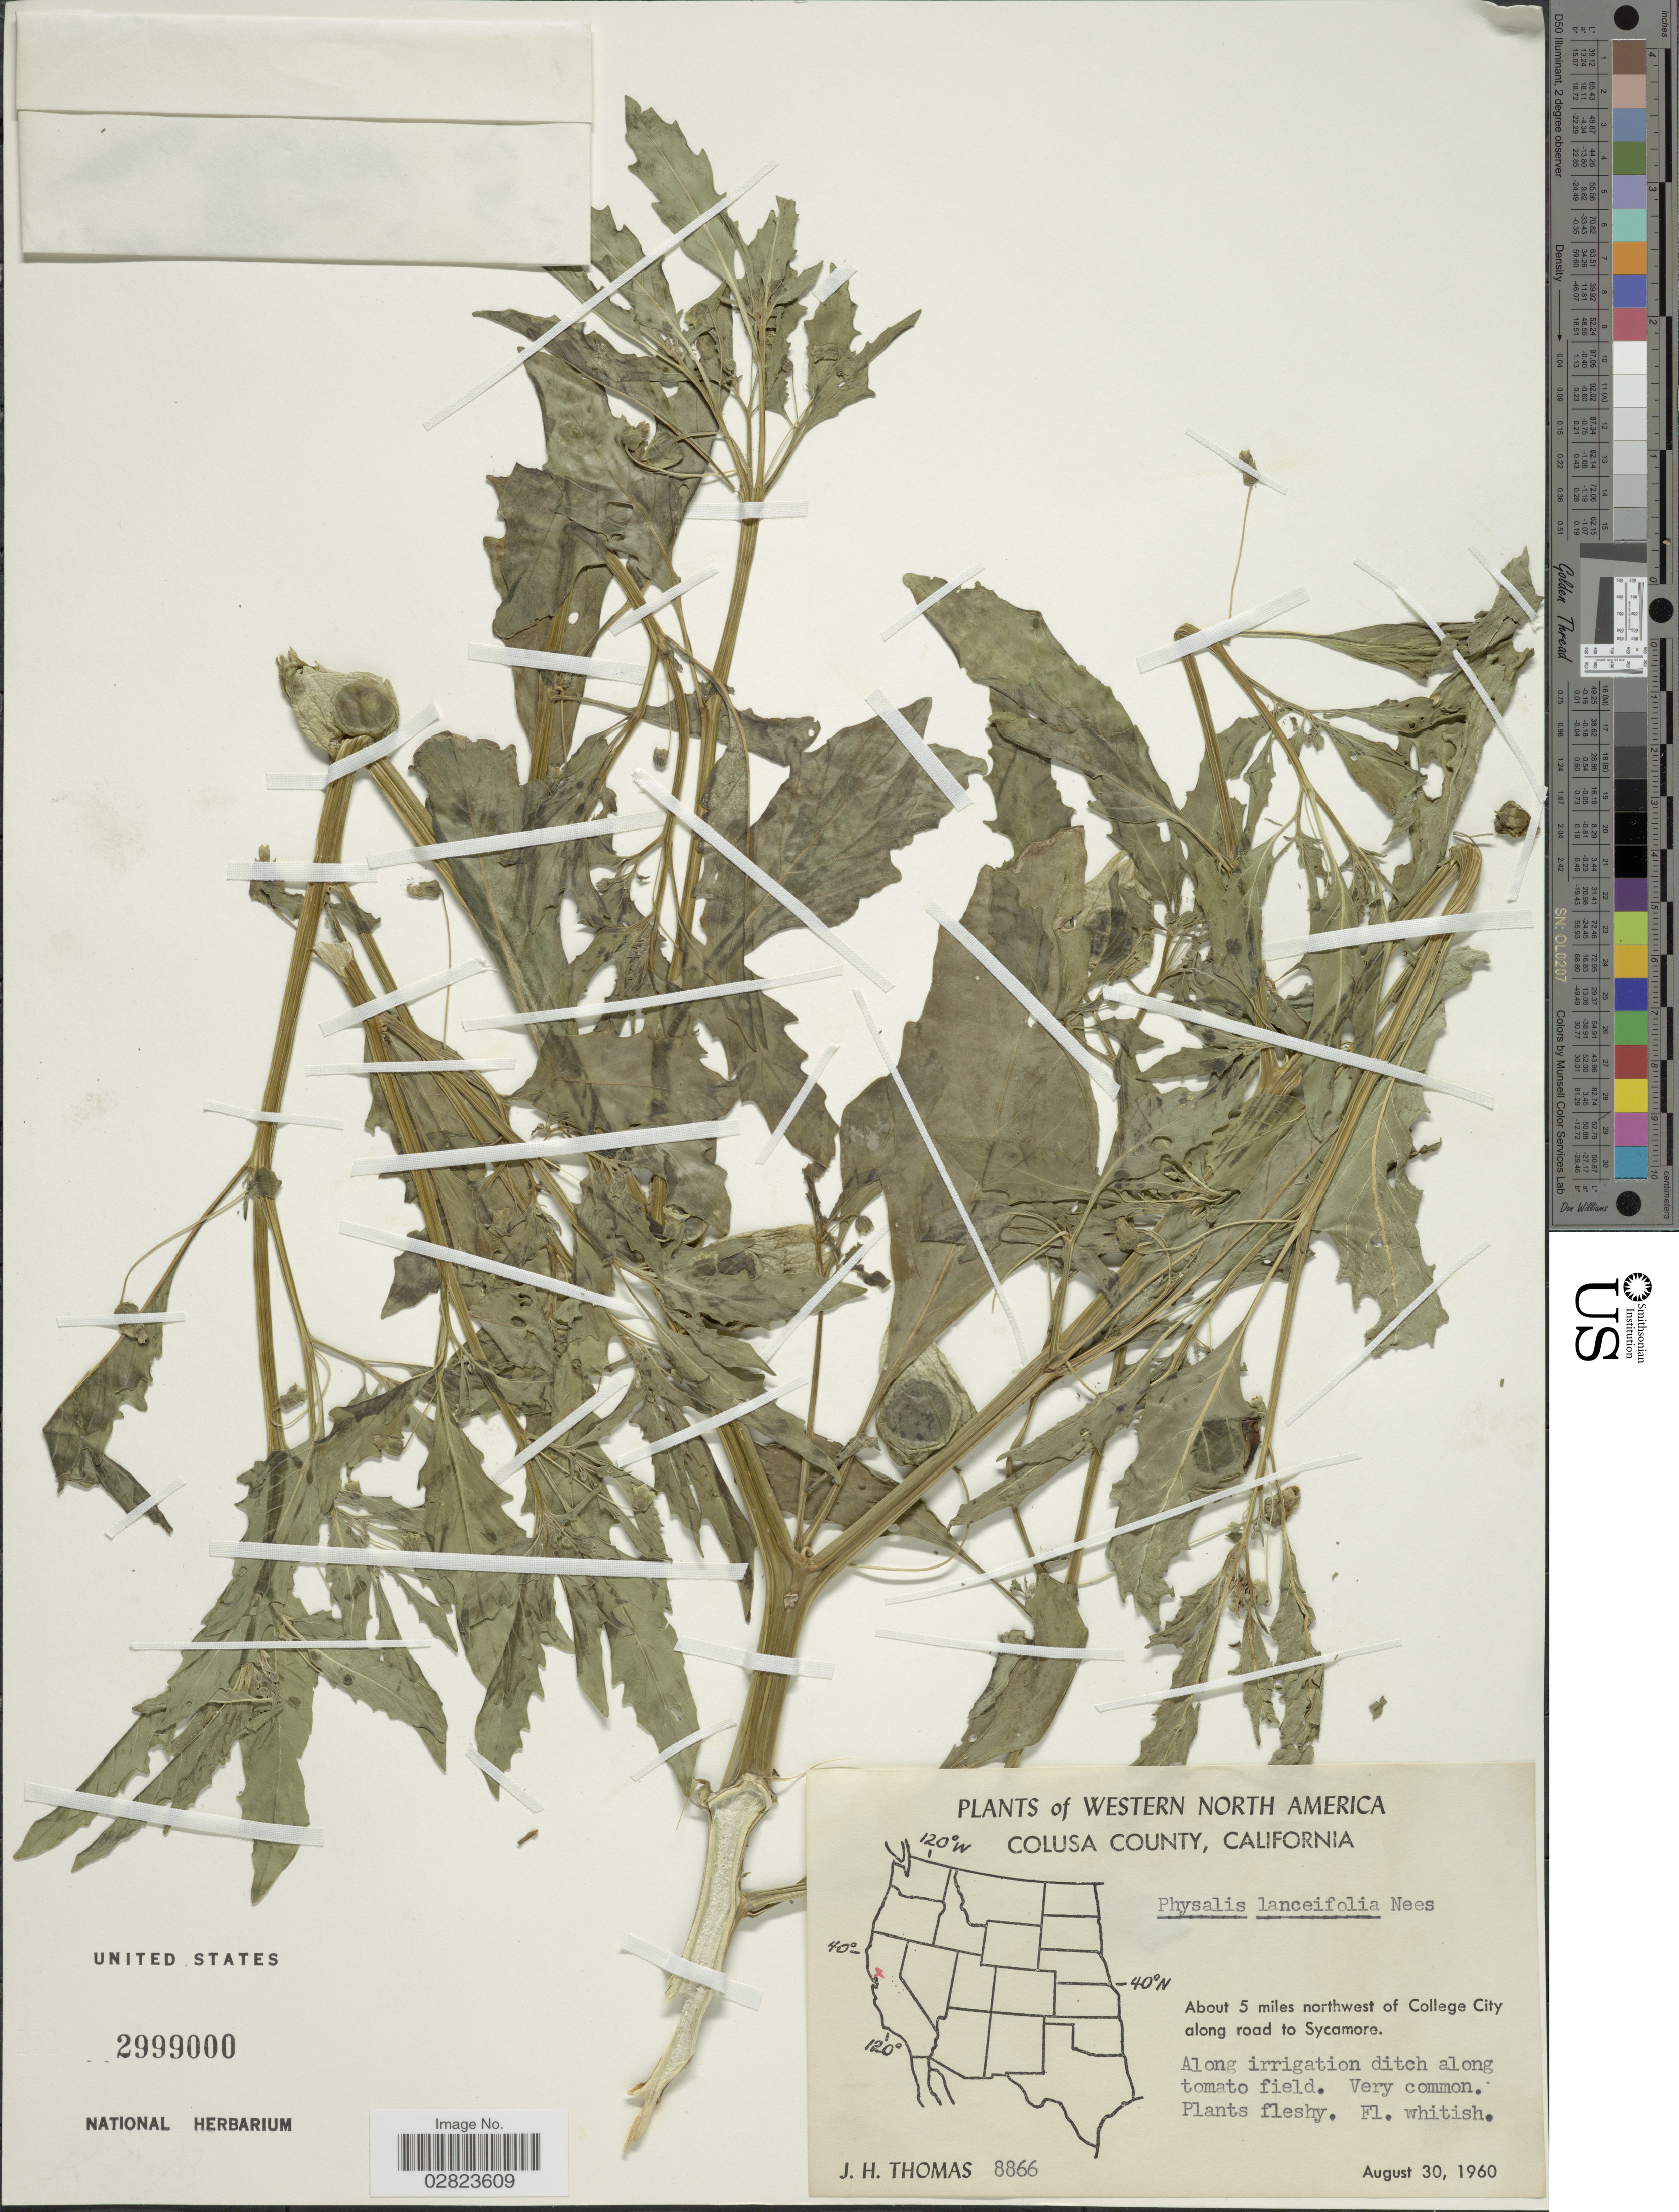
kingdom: Plantae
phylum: Tracheophyta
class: Magnoliopsida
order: Solanales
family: Solanaceae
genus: Physalis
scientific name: Physalis lanceifolia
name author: Nees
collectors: J. H. Thomas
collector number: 8866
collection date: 1960-08-30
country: United States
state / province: California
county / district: Colusa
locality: Western North America. Colusa County. About 5 miles northwest of College City along road to Sycamore.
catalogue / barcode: US 2999000